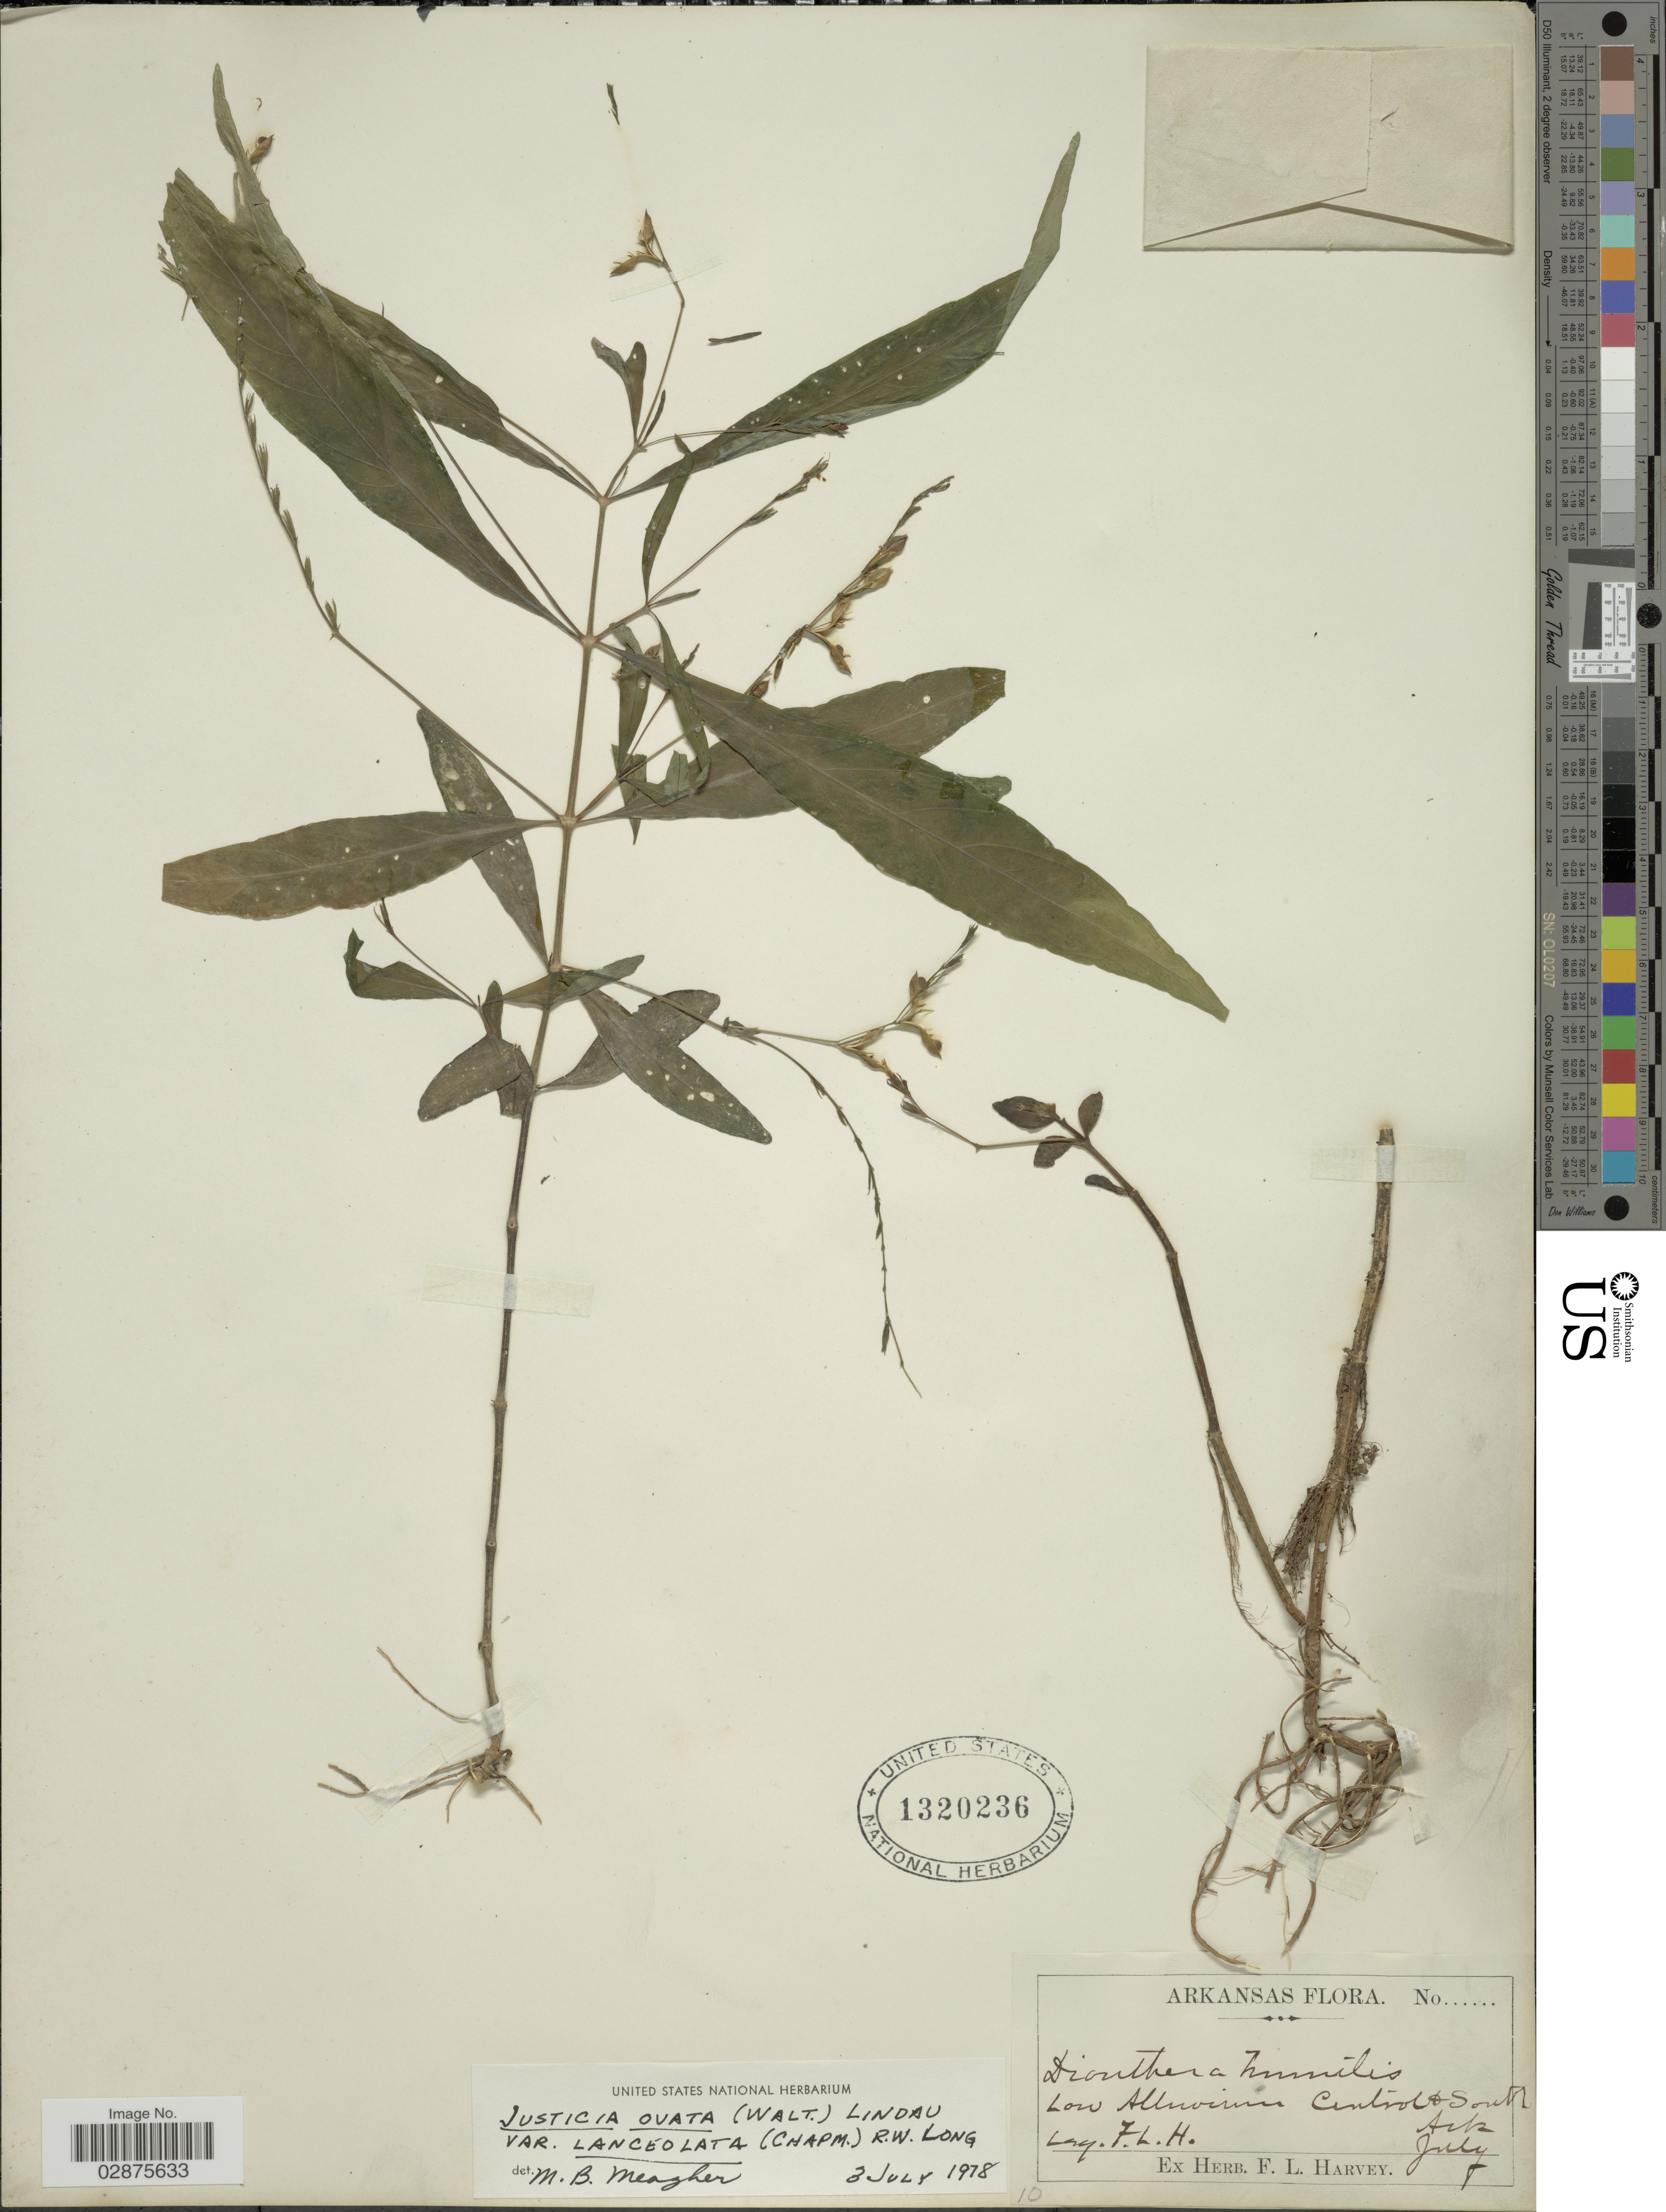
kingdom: Plantae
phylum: Tracheophyta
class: Magnoliopsida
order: Lamiales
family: Acanthaceae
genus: Justicia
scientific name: Justicia lanceolata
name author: (Chapm.) Small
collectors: F. L. Harvey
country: United States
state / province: Arkansas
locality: Central & South Ark.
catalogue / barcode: US 1320236